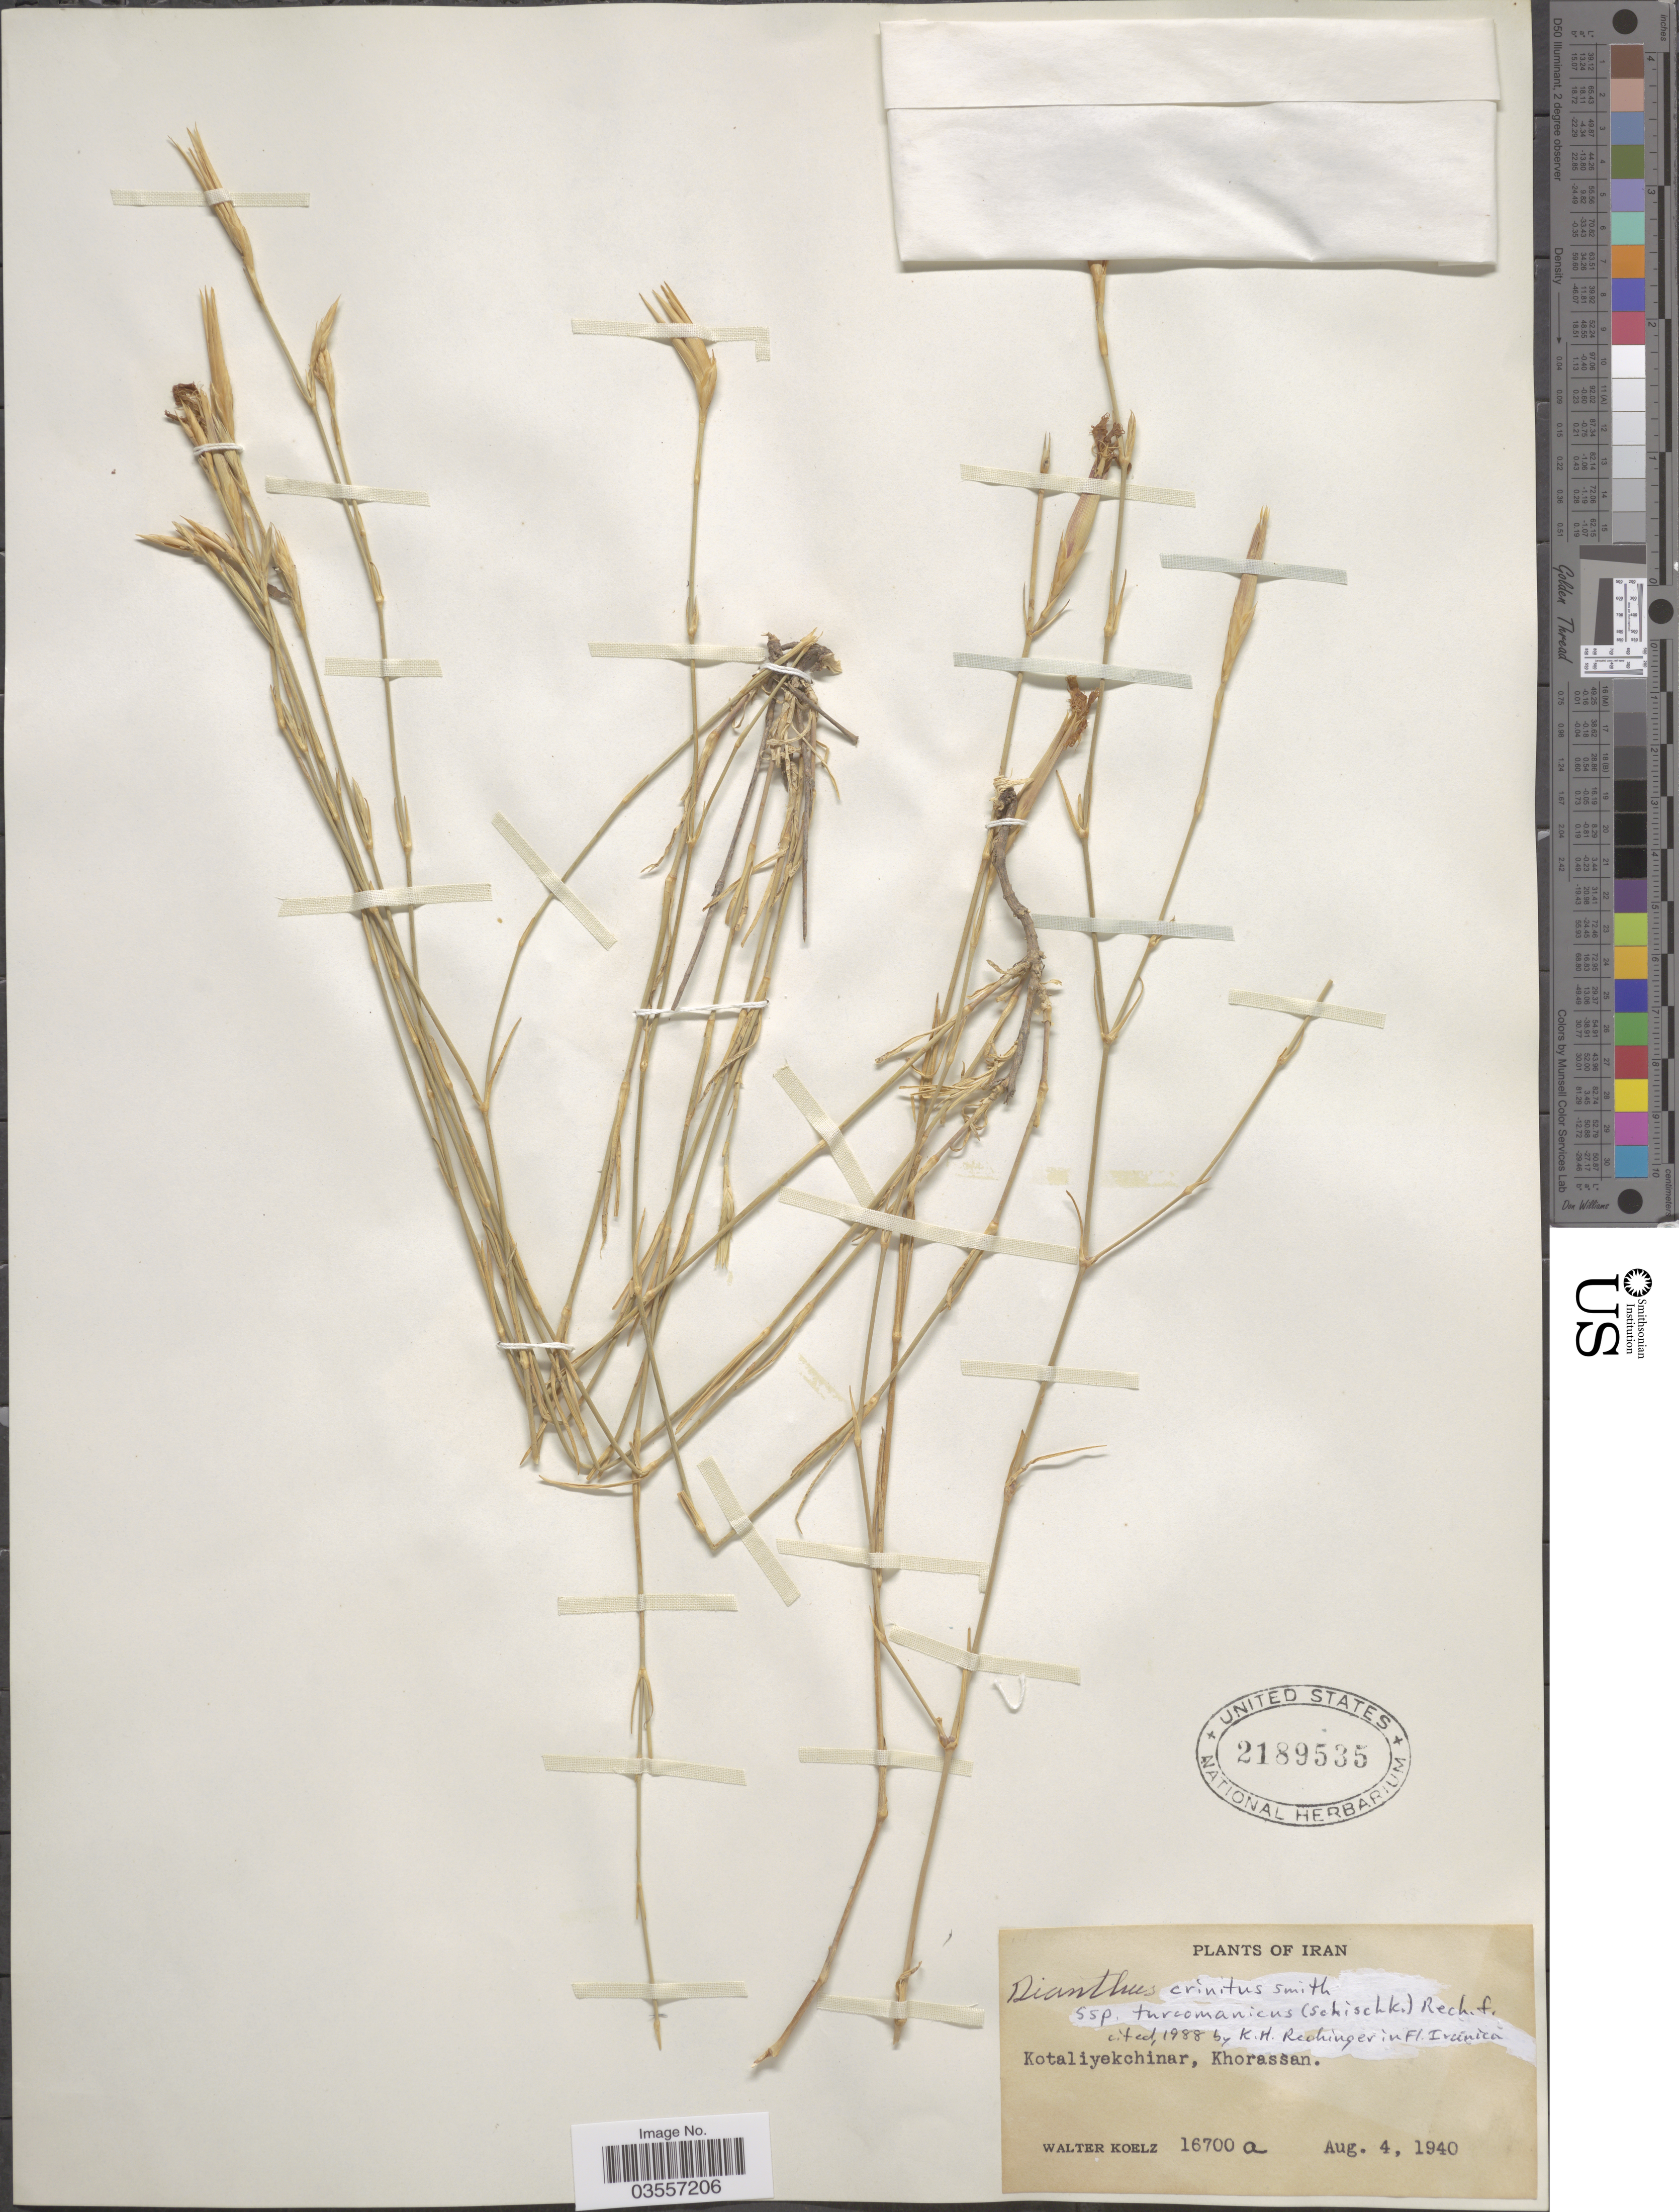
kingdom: Plantae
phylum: Tracheophyta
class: Magnoliopsida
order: Caryophyllales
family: Caryophyllaceae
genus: Dianthus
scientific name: Dianthus crinitus subsp. turcomanicus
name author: (Schischk.) Rech. f.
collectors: W. N. Koelz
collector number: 16700a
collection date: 1940-08-04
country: Iran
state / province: Khorasan [obsolete]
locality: Kotaliyekchinar, Khorassan.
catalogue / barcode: US 2189535